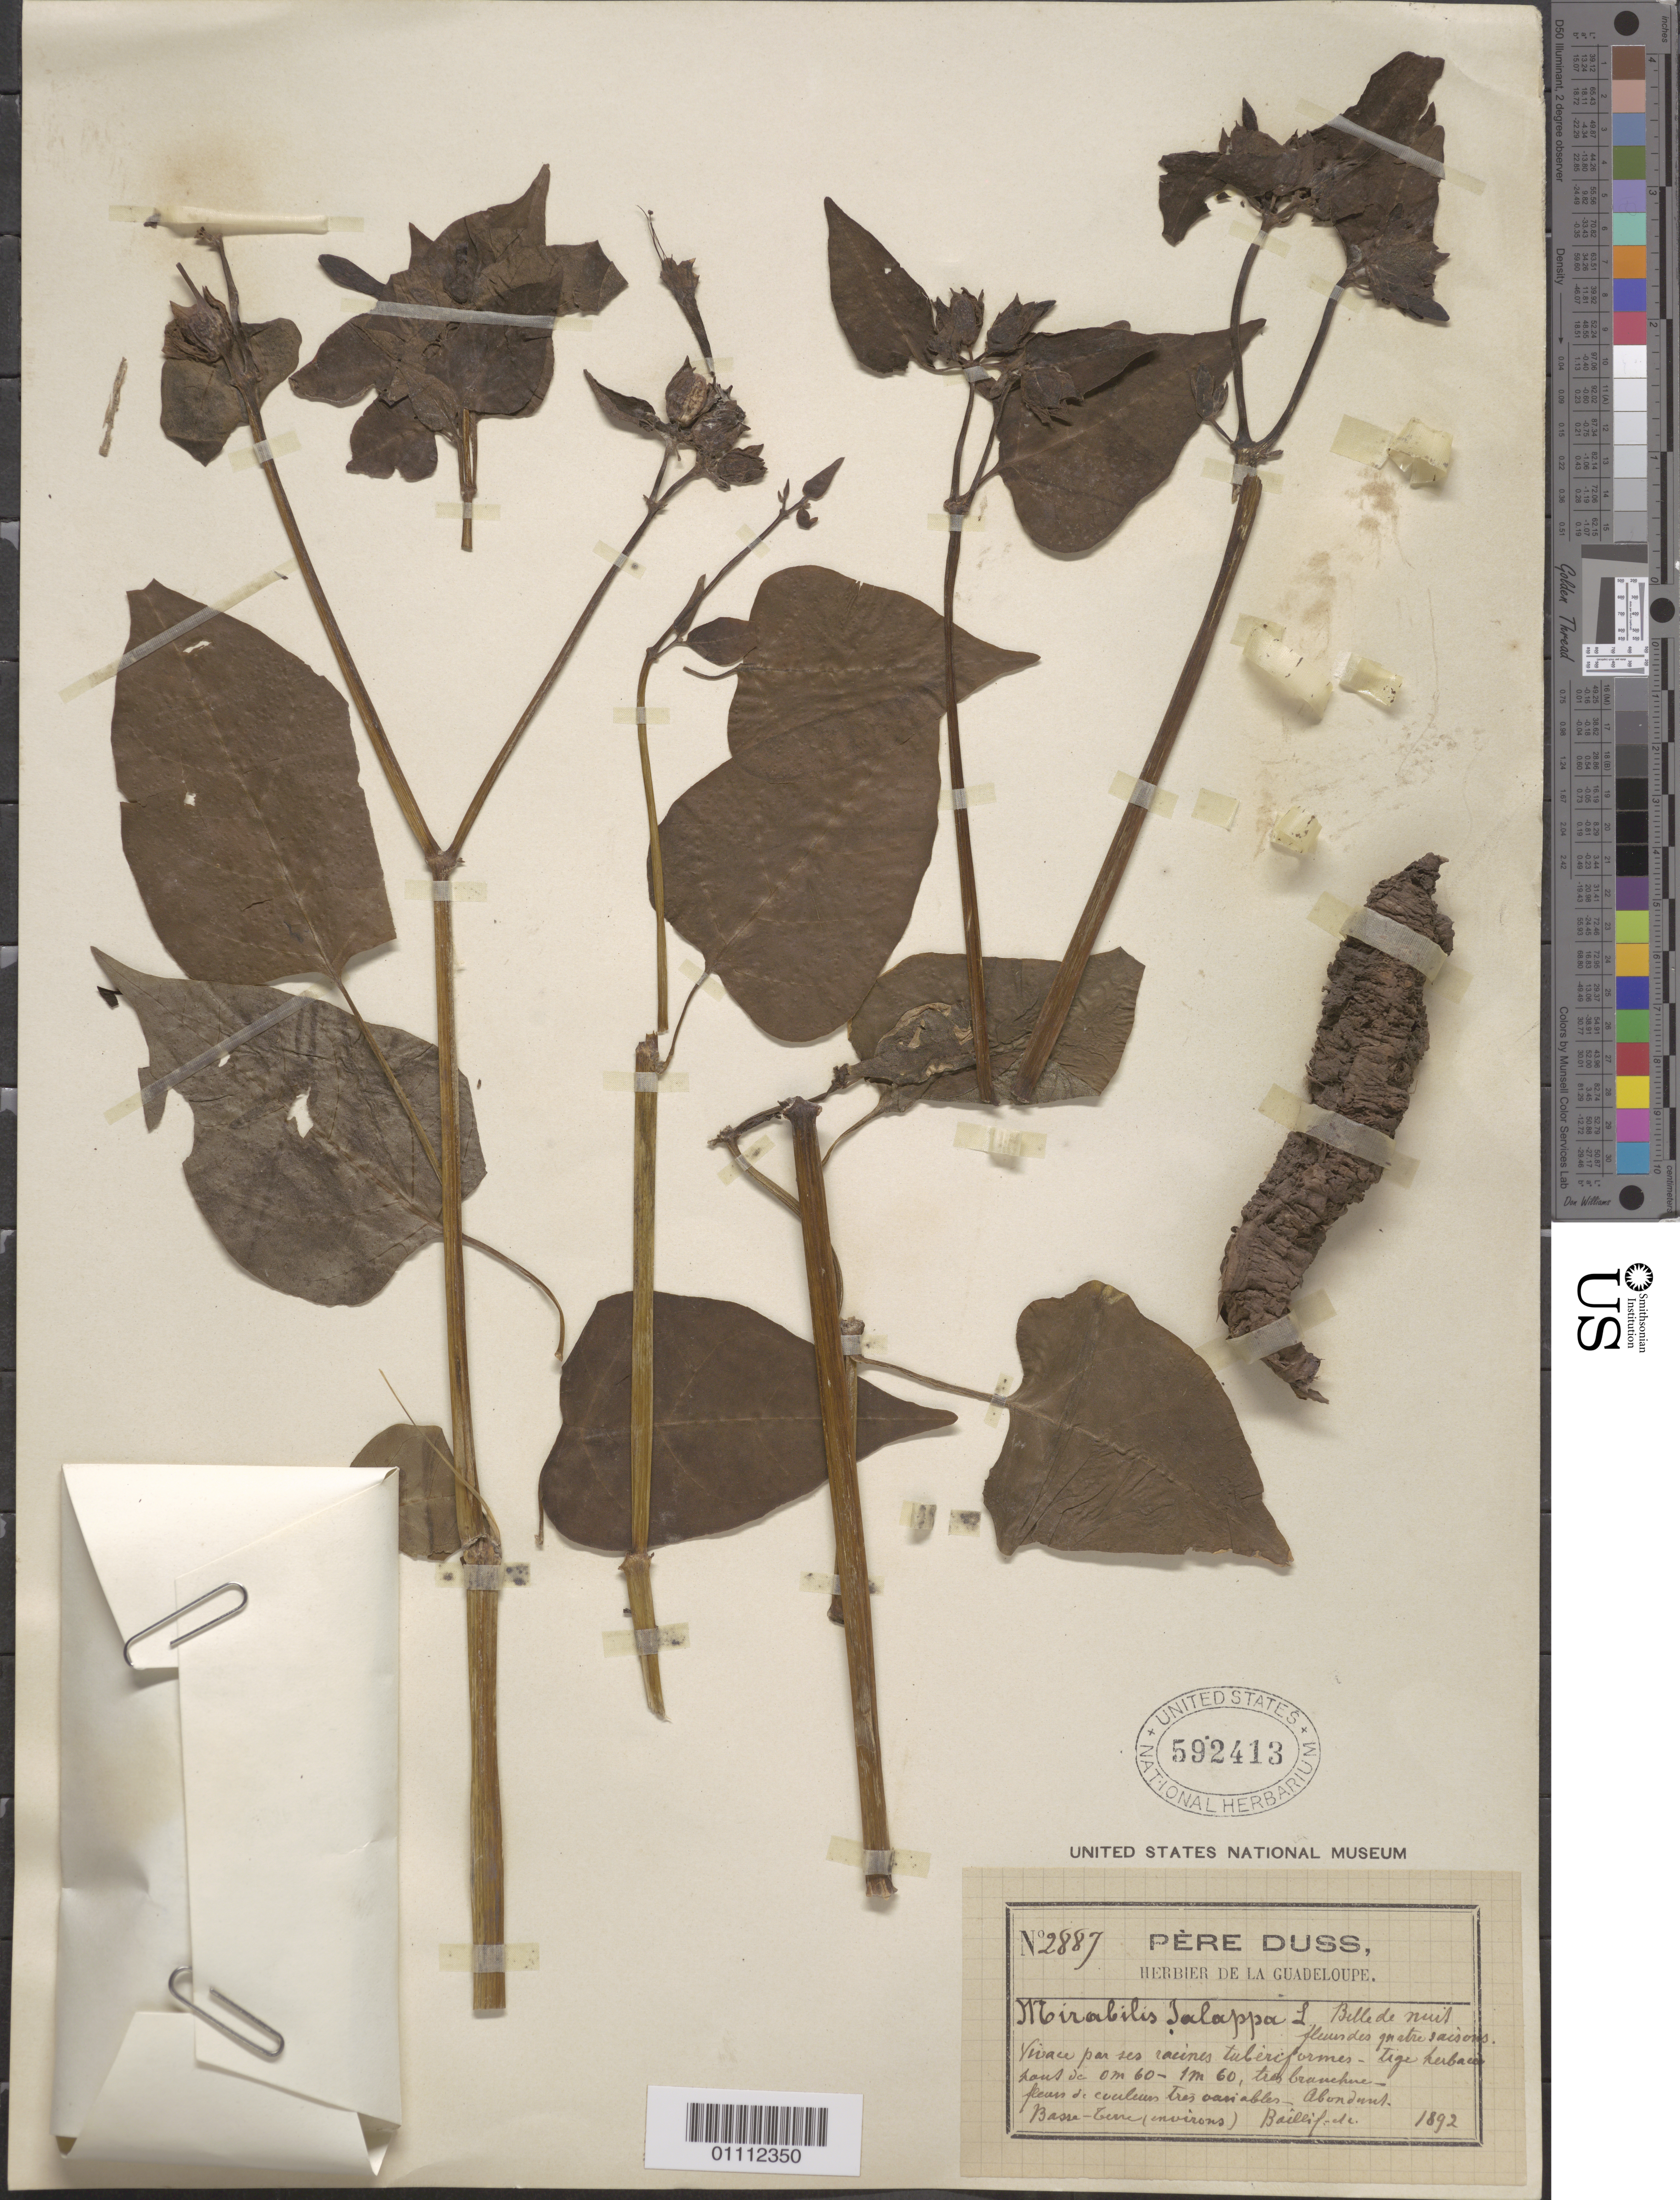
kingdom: Plantae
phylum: Tracheophyta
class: Magnoliopsida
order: Caryophyllales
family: Nyctaginaceae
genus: Mirabilis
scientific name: Mirabilis jalapa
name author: L.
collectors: Père Duss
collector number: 2887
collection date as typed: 1892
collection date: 1892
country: Guadeloupe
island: Basse Terre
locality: Bailliforte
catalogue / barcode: US 592413